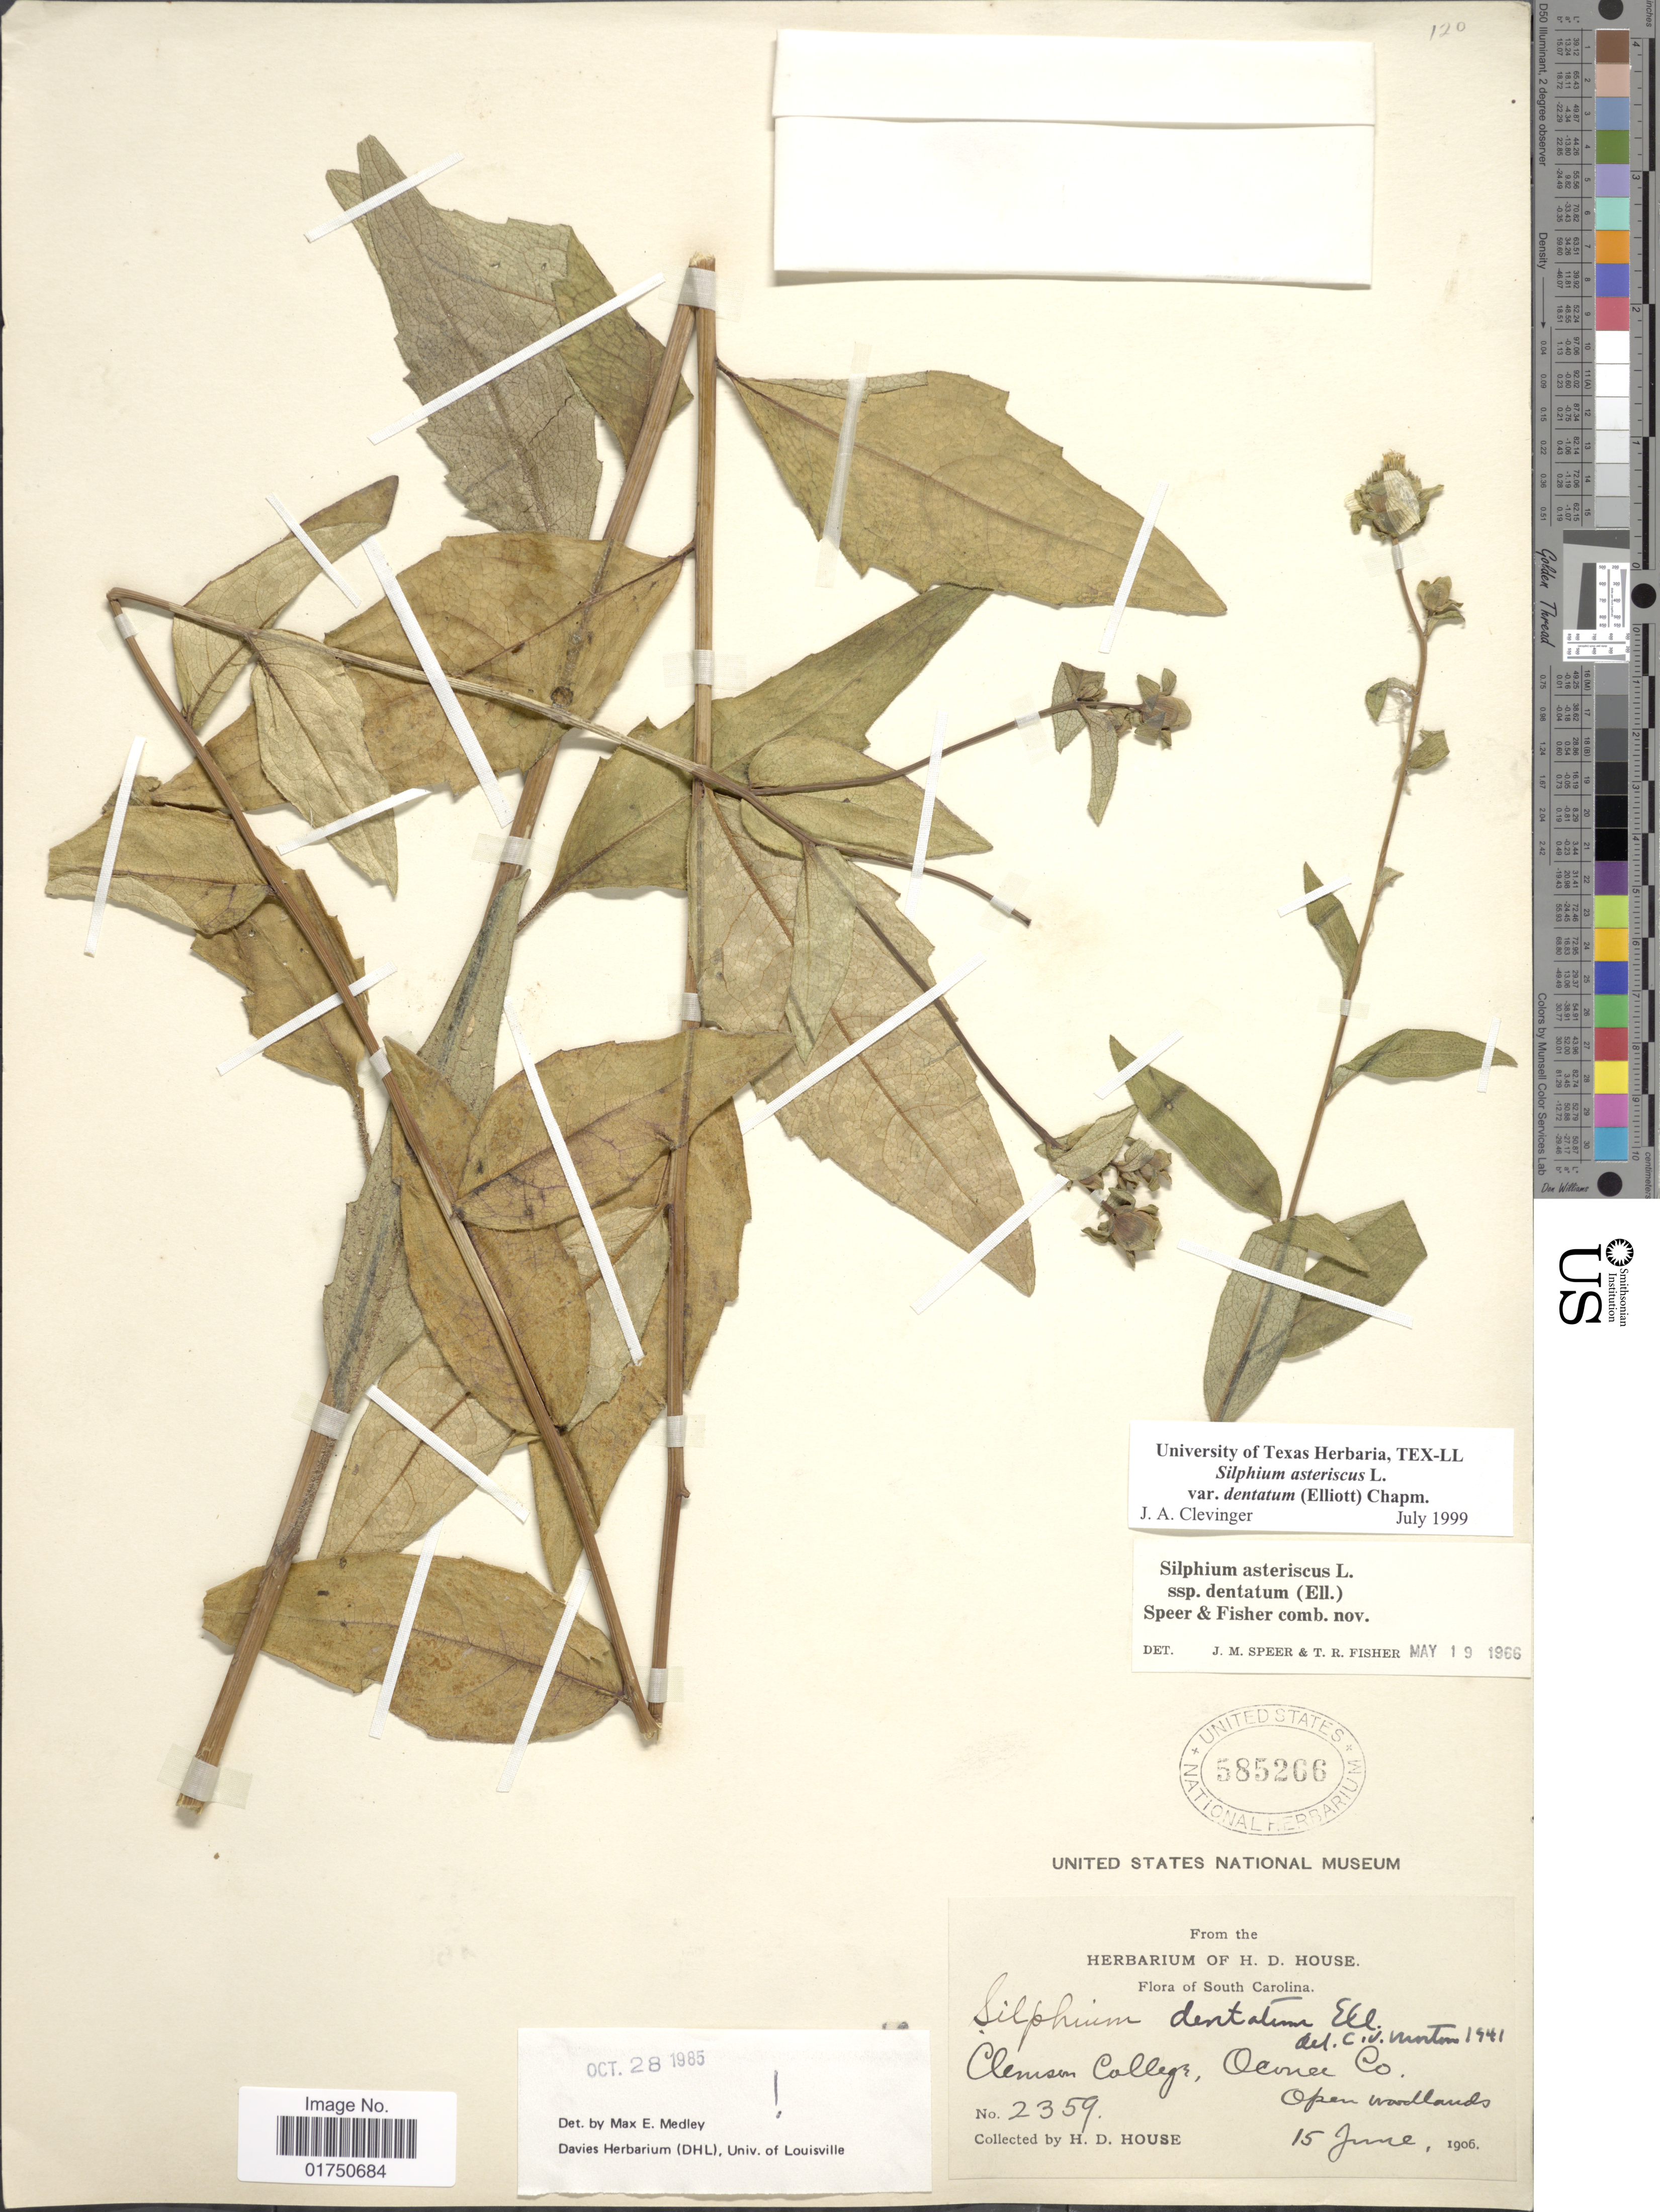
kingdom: Plantae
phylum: Tracheophyta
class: Magnoliopsida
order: Asterales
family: Asteraceae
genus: Silphium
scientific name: Silphium asteriscus var. dentatum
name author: (Elliott) Chapm.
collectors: H. D. House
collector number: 2359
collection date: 1906-06-15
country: United States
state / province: South Carolina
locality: Clemson College, Oconee Co. Open woodlands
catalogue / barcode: US 585266